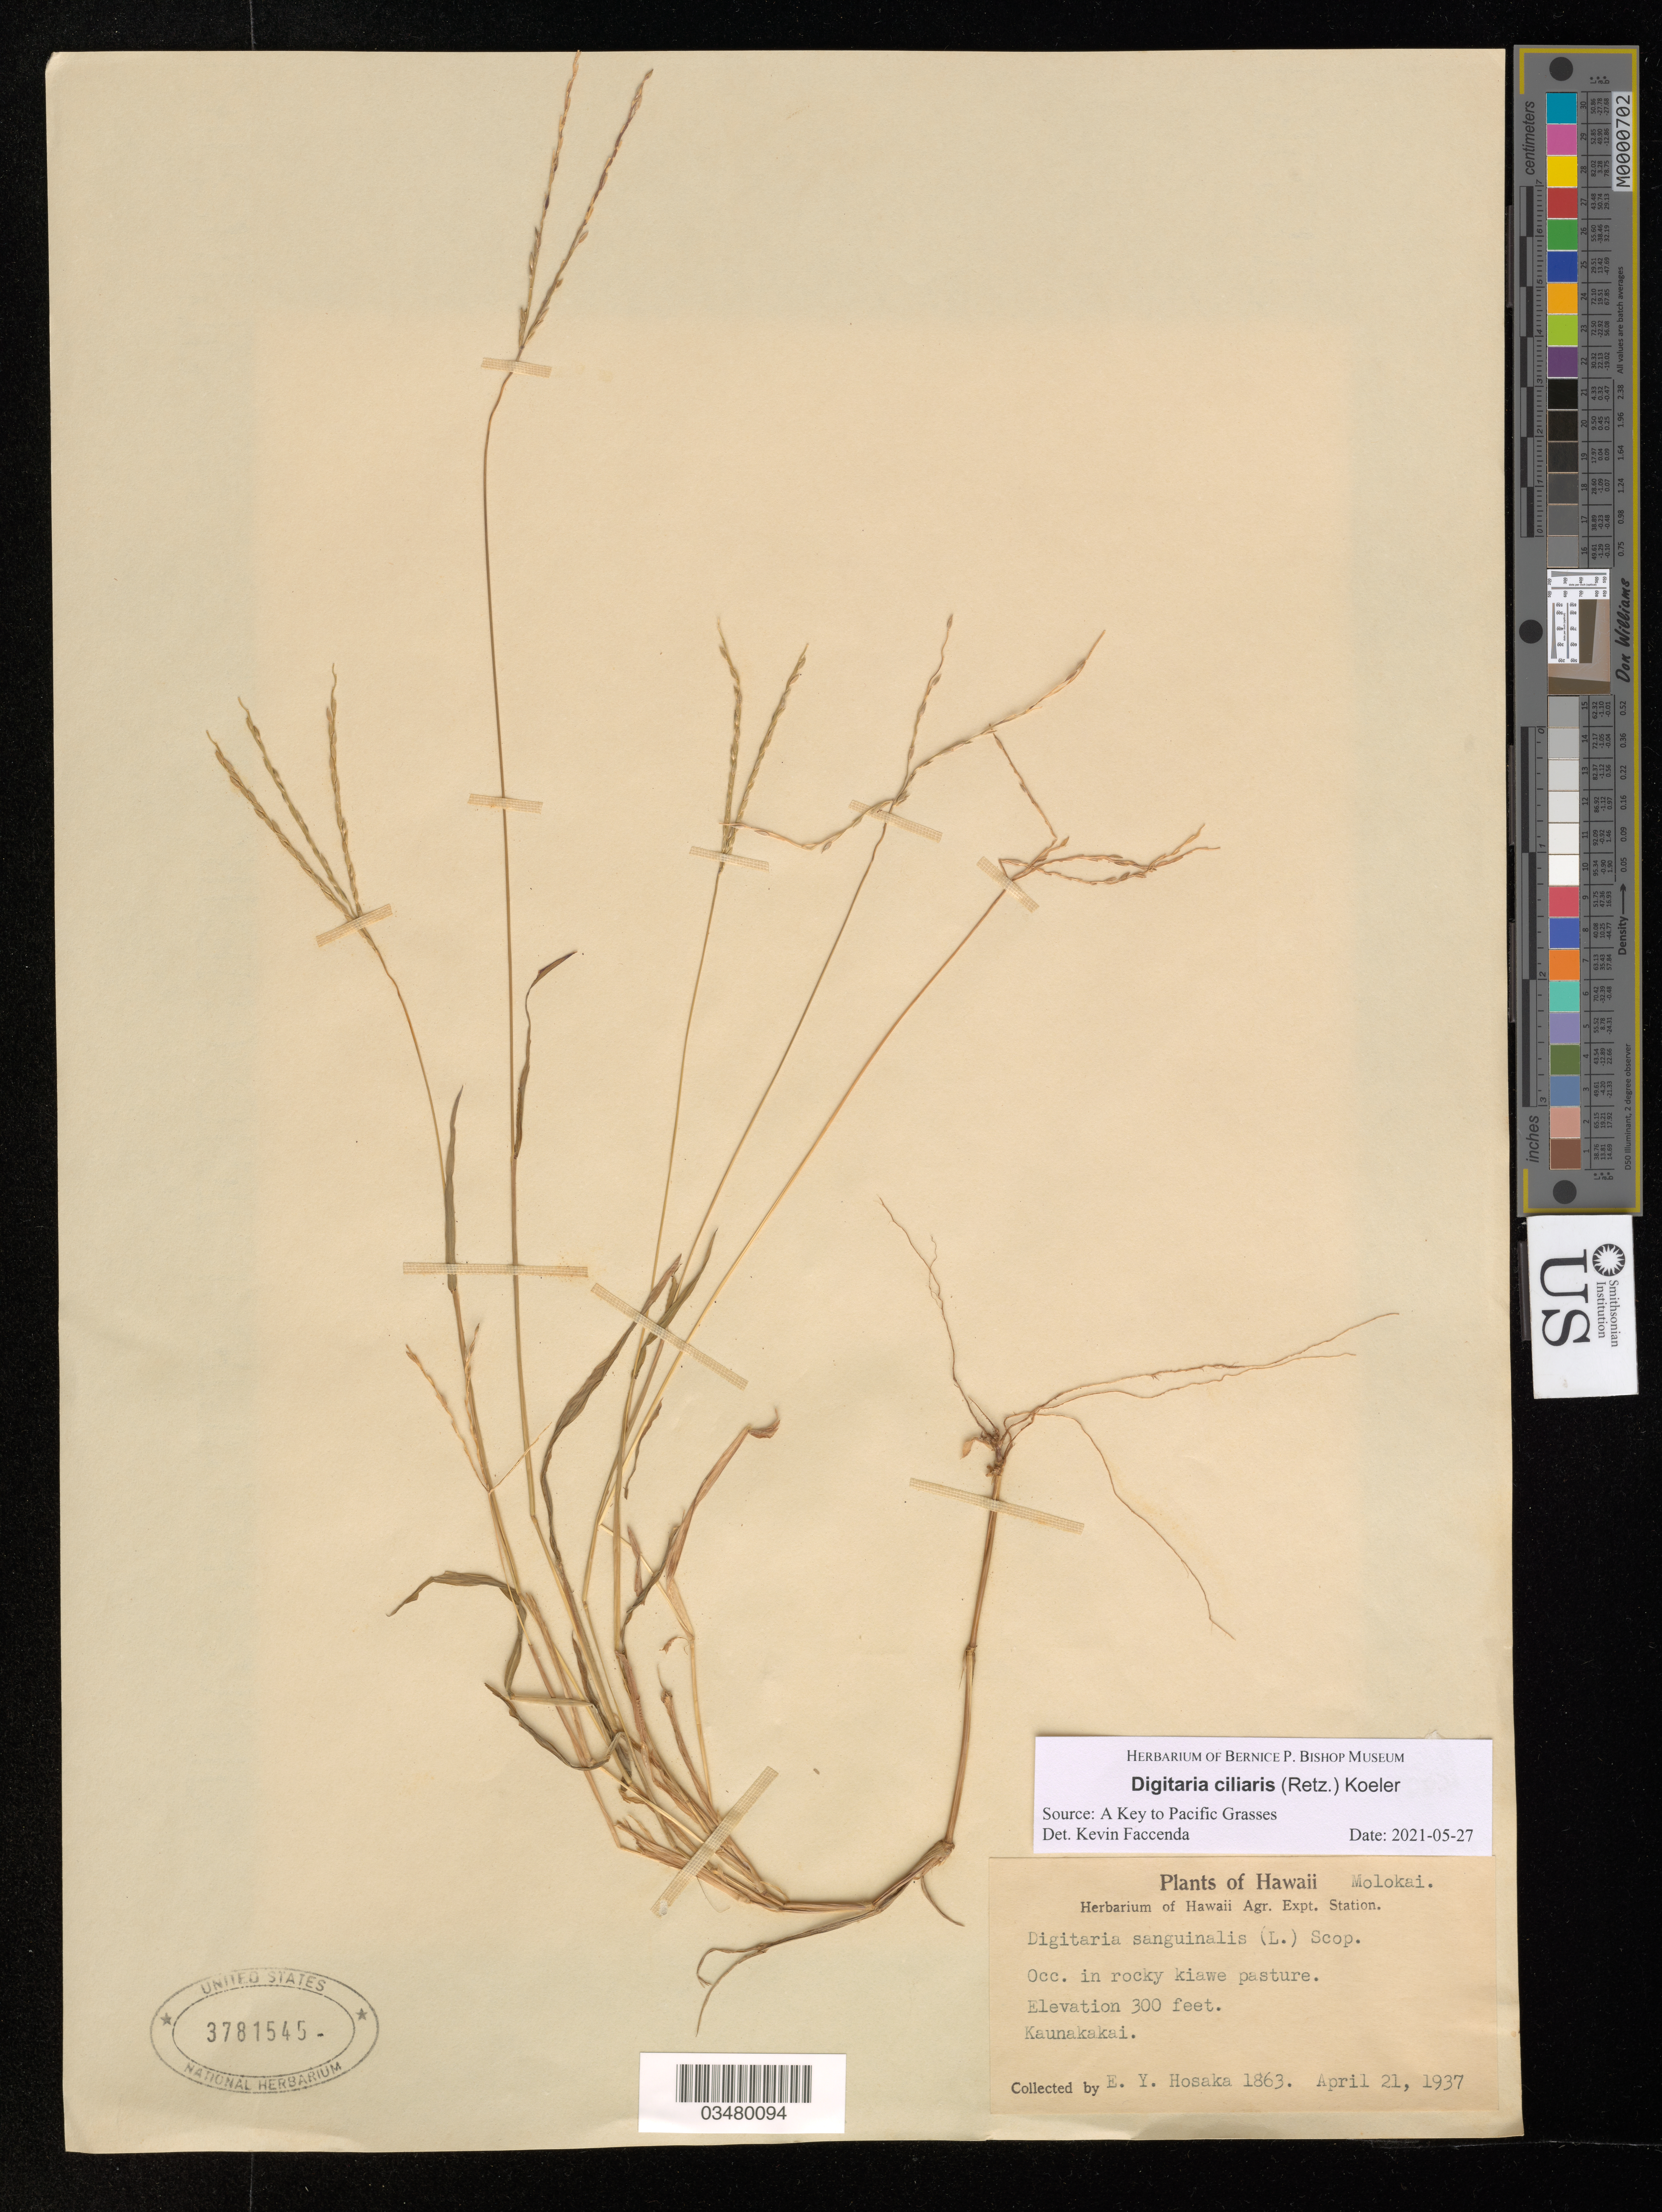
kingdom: Plantae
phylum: Tracheophyta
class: Liliopsida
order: Poales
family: Poaceae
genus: Digitaria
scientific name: Digitaria ciliaris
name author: (Retz.) Koeler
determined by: Faccenda, K.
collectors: E. Y. Hosaka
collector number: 1863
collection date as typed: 21 Apr 1937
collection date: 1937-04-21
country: United States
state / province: Hawaii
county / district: Maui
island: Moloka'i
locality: Kaunakakai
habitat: Rocky pasture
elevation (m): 91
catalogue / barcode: US 3781545